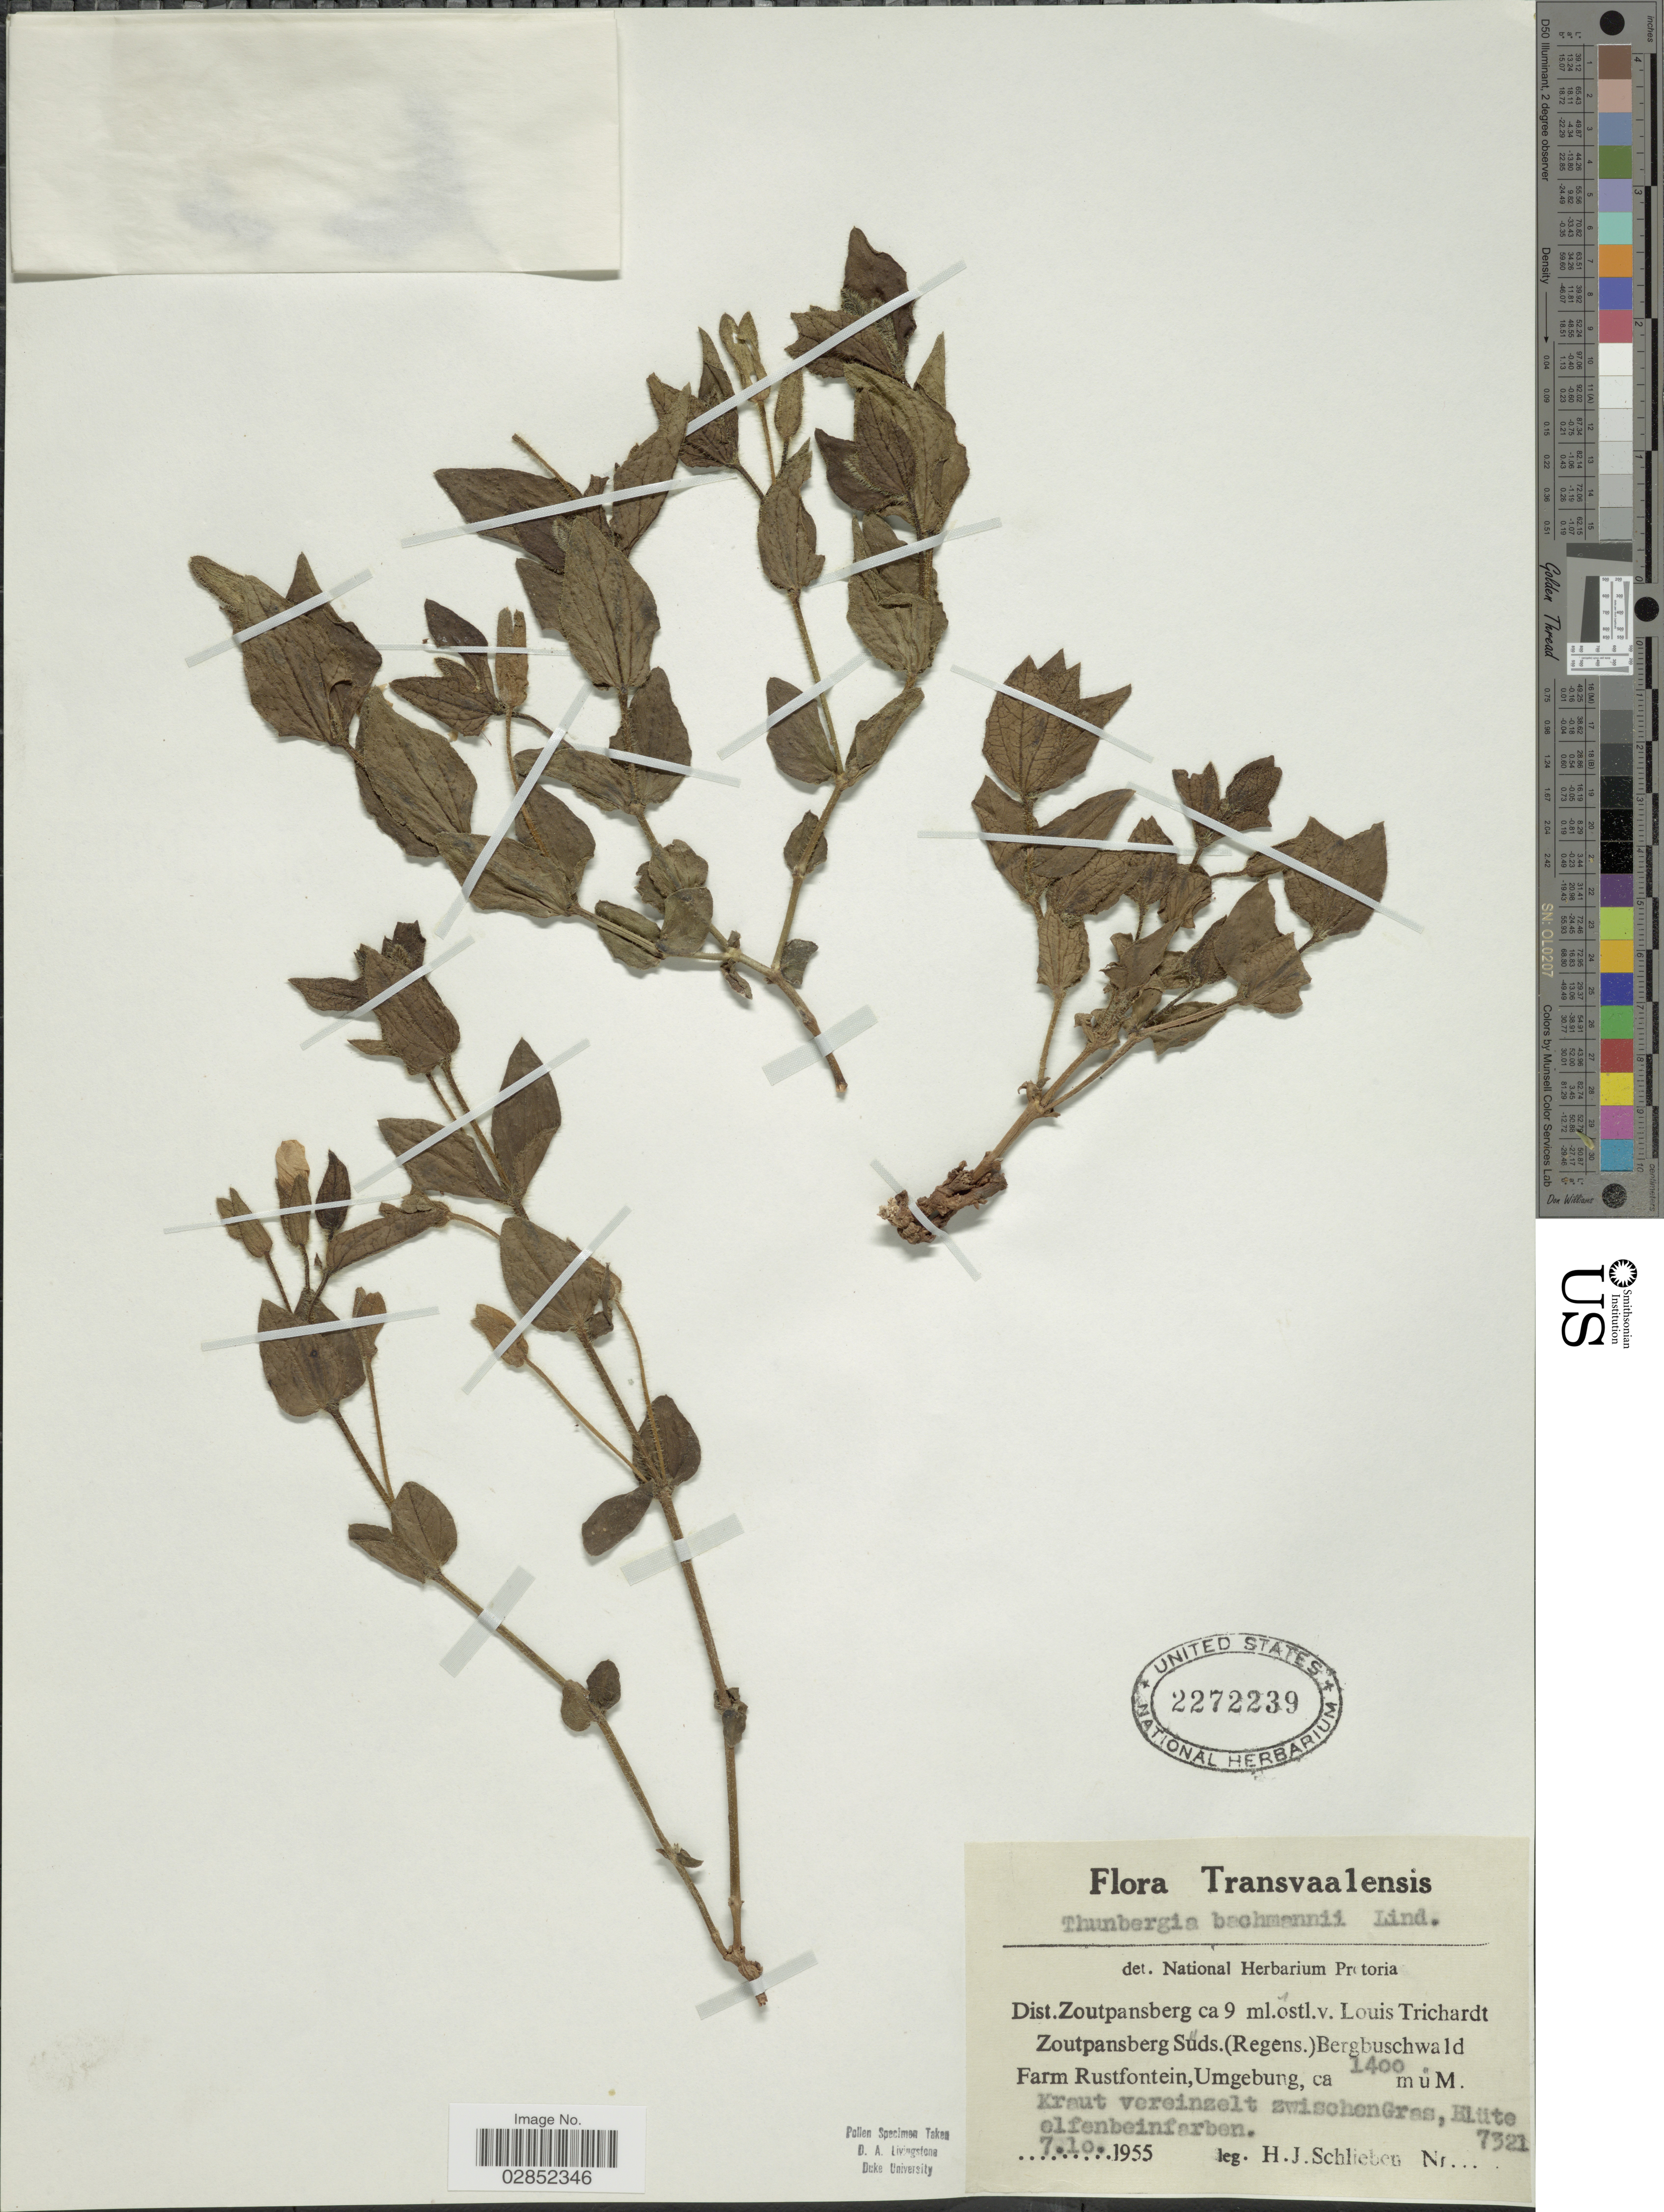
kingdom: Plantae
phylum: Tracheophyta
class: Magnoliopsida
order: Lamiales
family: Acanthaceae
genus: Thunbergia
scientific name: Thunbergia bachmannii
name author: Lindau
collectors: H. J. Schlieben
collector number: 7321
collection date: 1955-10-07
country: South Africa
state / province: Limpopo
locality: Dist. Zoutpansberg ca 9 ml. ostl. v. Louis Trichardt Zoutpansberg Suds (Regens), Bergbuschwald Farm Rustfontein, Umgebung.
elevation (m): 1400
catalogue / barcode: US 2272239